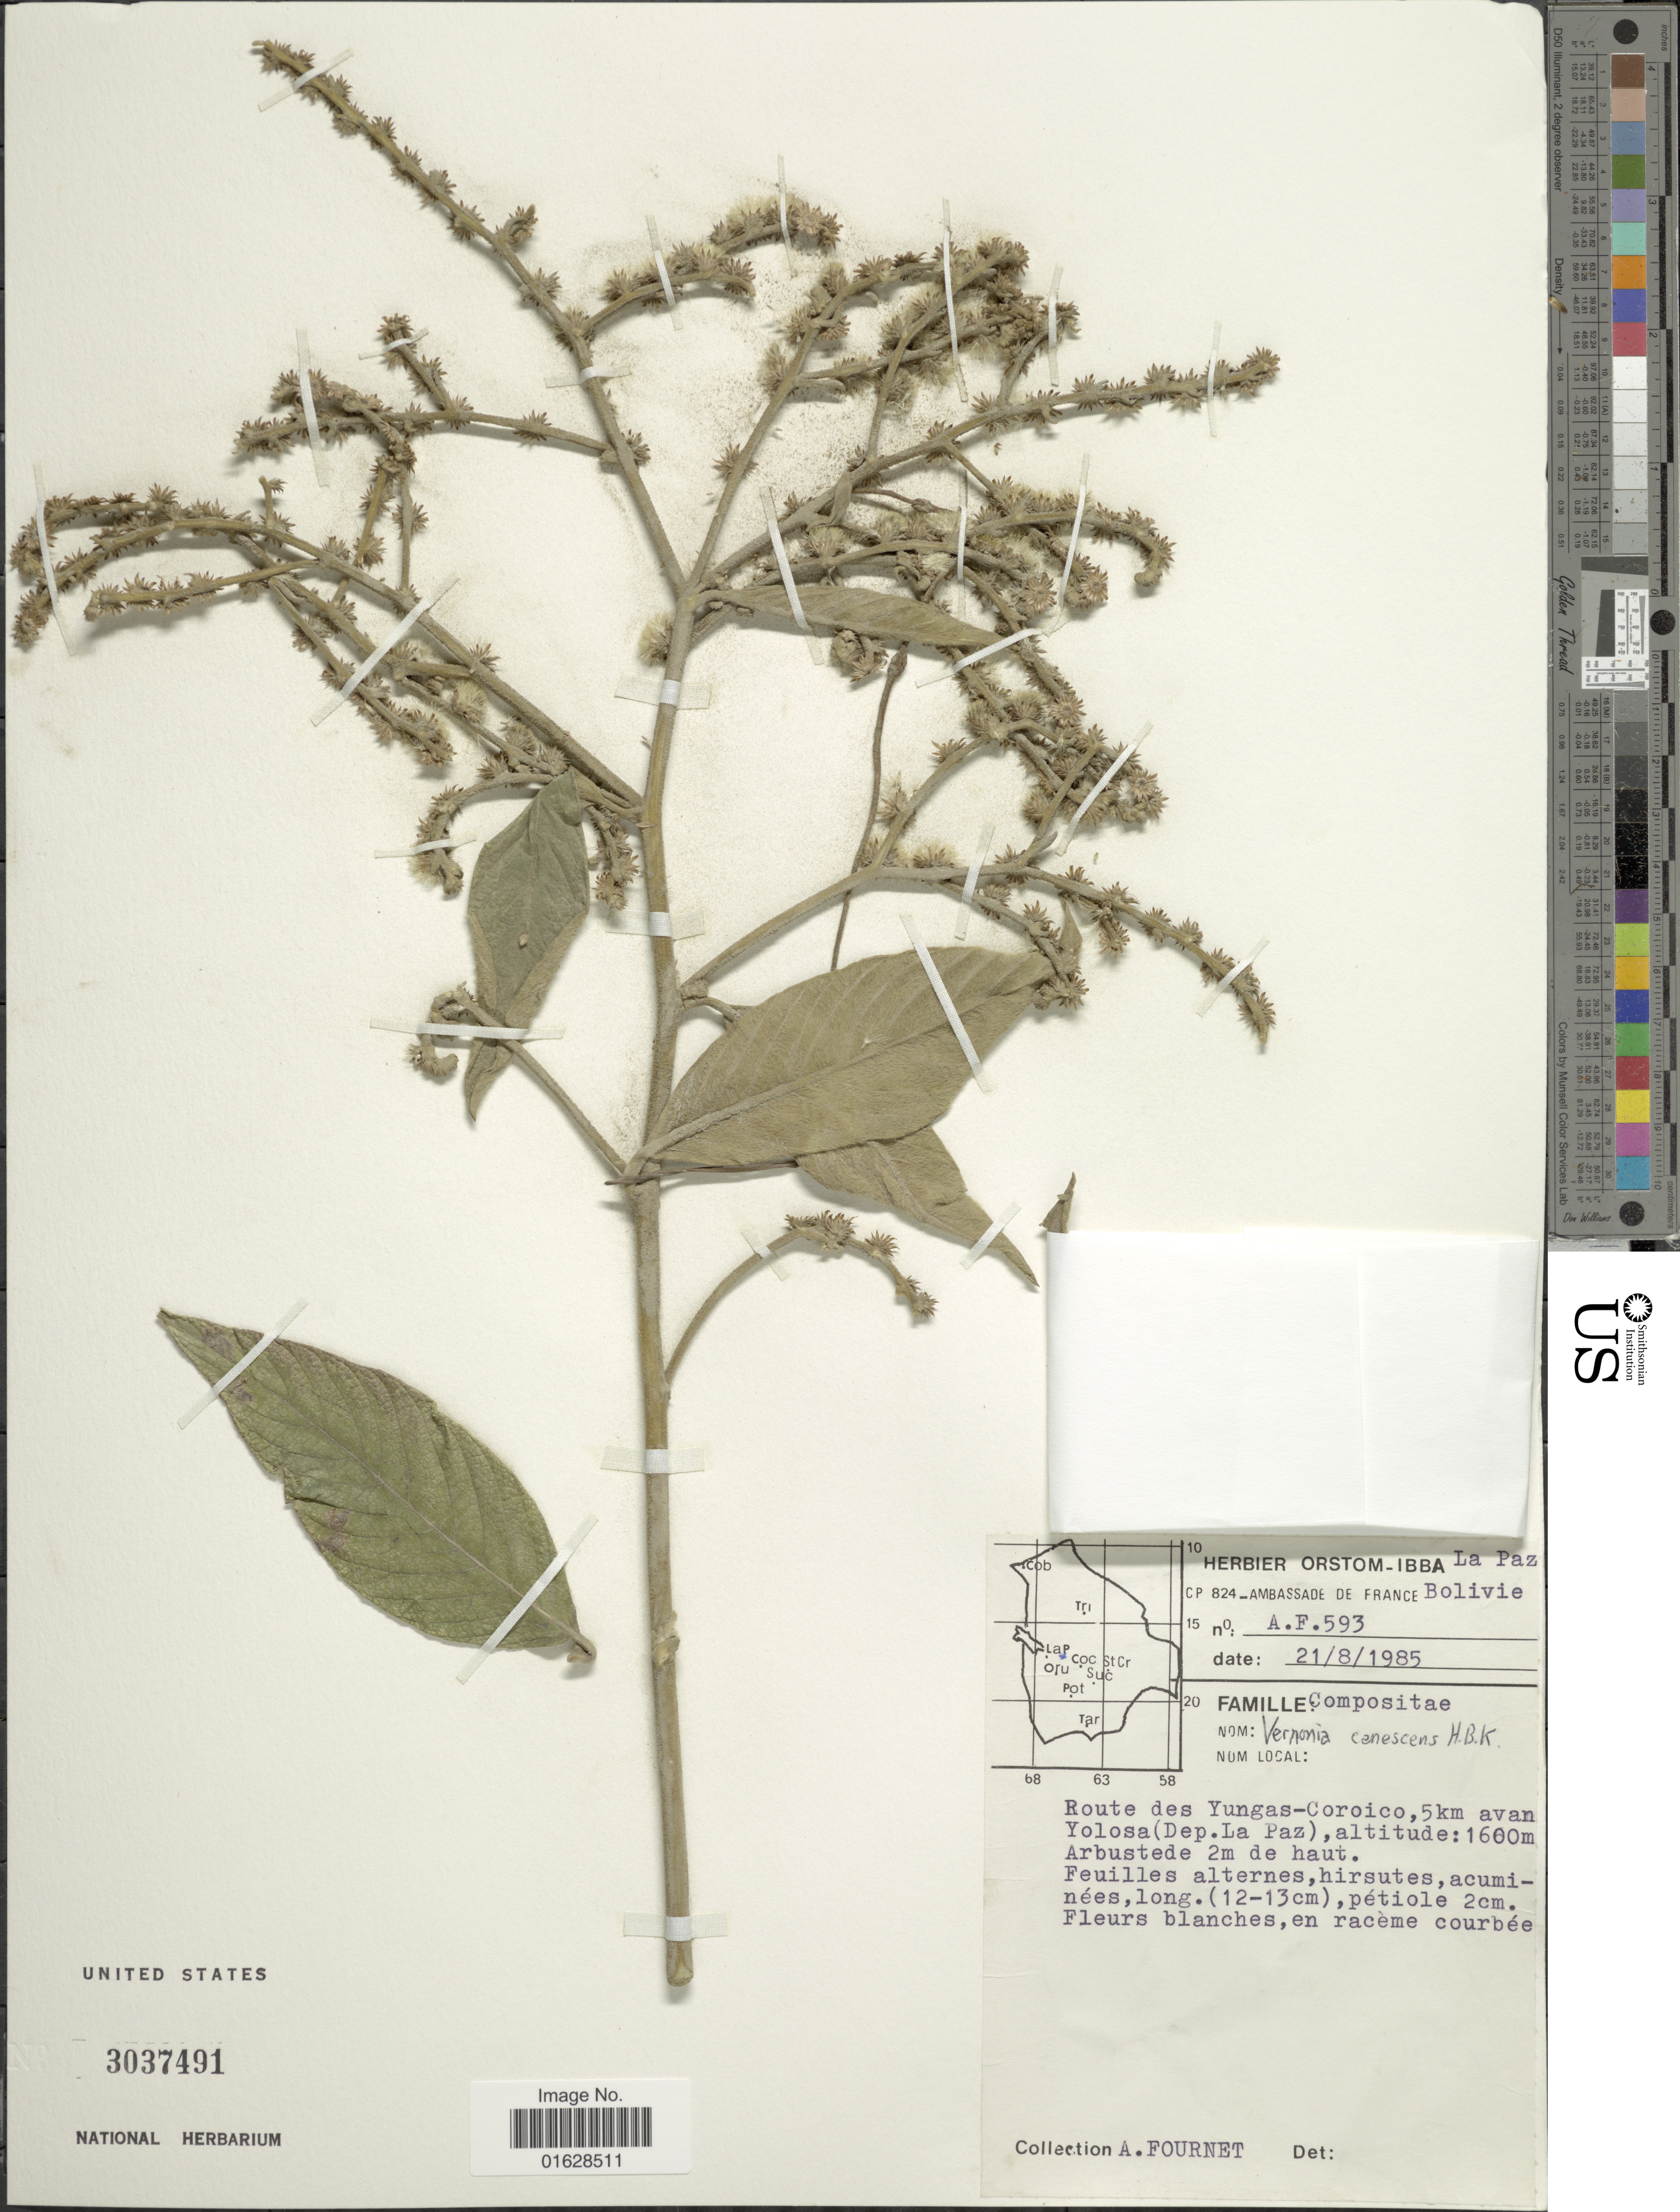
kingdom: Plantae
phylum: Tracheophyta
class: Magnoliopsida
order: Asterales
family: Asteraceae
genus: Lepidaploa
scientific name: Lepidaploa canescens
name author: (Kunth) H. Rob.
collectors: A. Fournet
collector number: A. F. 593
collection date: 1985-08-21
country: Bolivia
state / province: La Paz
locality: La Paz, Bolivie. Route des Yungas-Coroico, 5 km avan Yolosa (Dep. La Paz)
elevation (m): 1600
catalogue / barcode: US 3037491